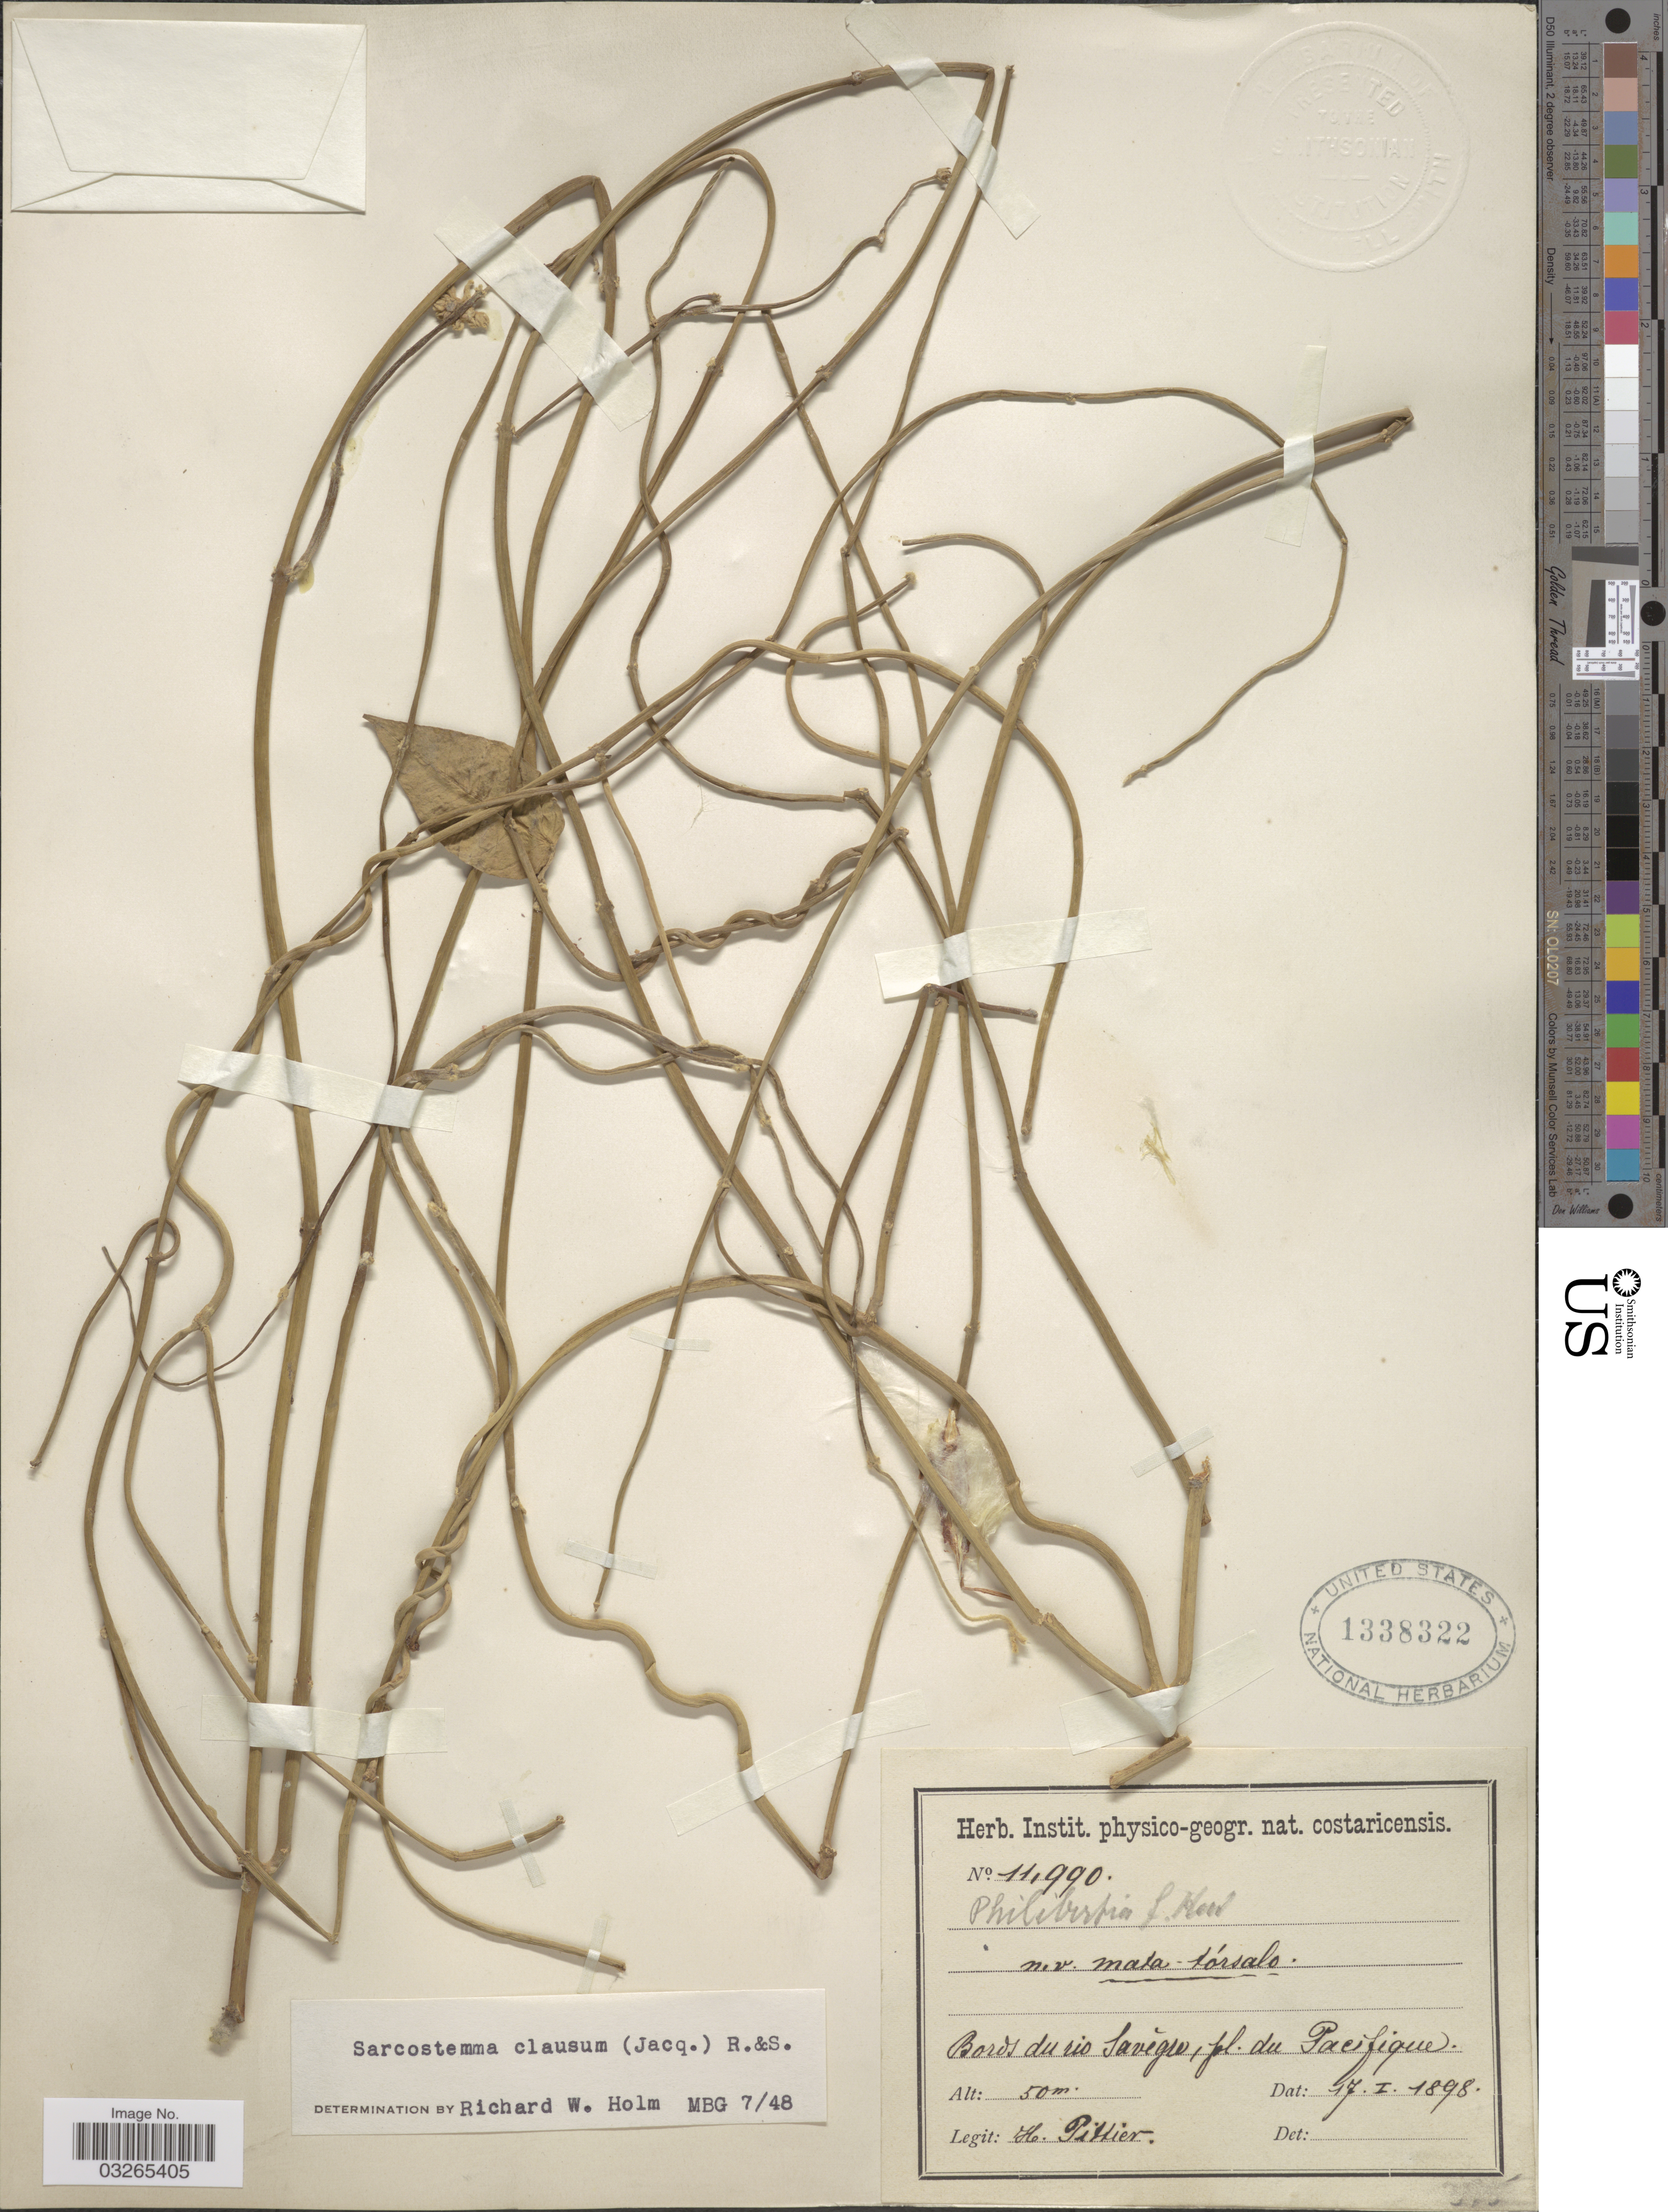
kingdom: Plantae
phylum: Tracheophyta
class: Magnoliopsida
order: Gentianales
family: Apocynaceae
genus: Sarcostemma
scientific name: Sarcostemma clausum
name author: (Jacq.) Schult.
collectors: H. F. Pittier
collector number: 11990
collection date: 1898-01-17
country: Costa Rica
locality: Bords du rio Savégro, pl. du Pacifique.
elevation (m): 50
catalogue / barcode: US 1338322